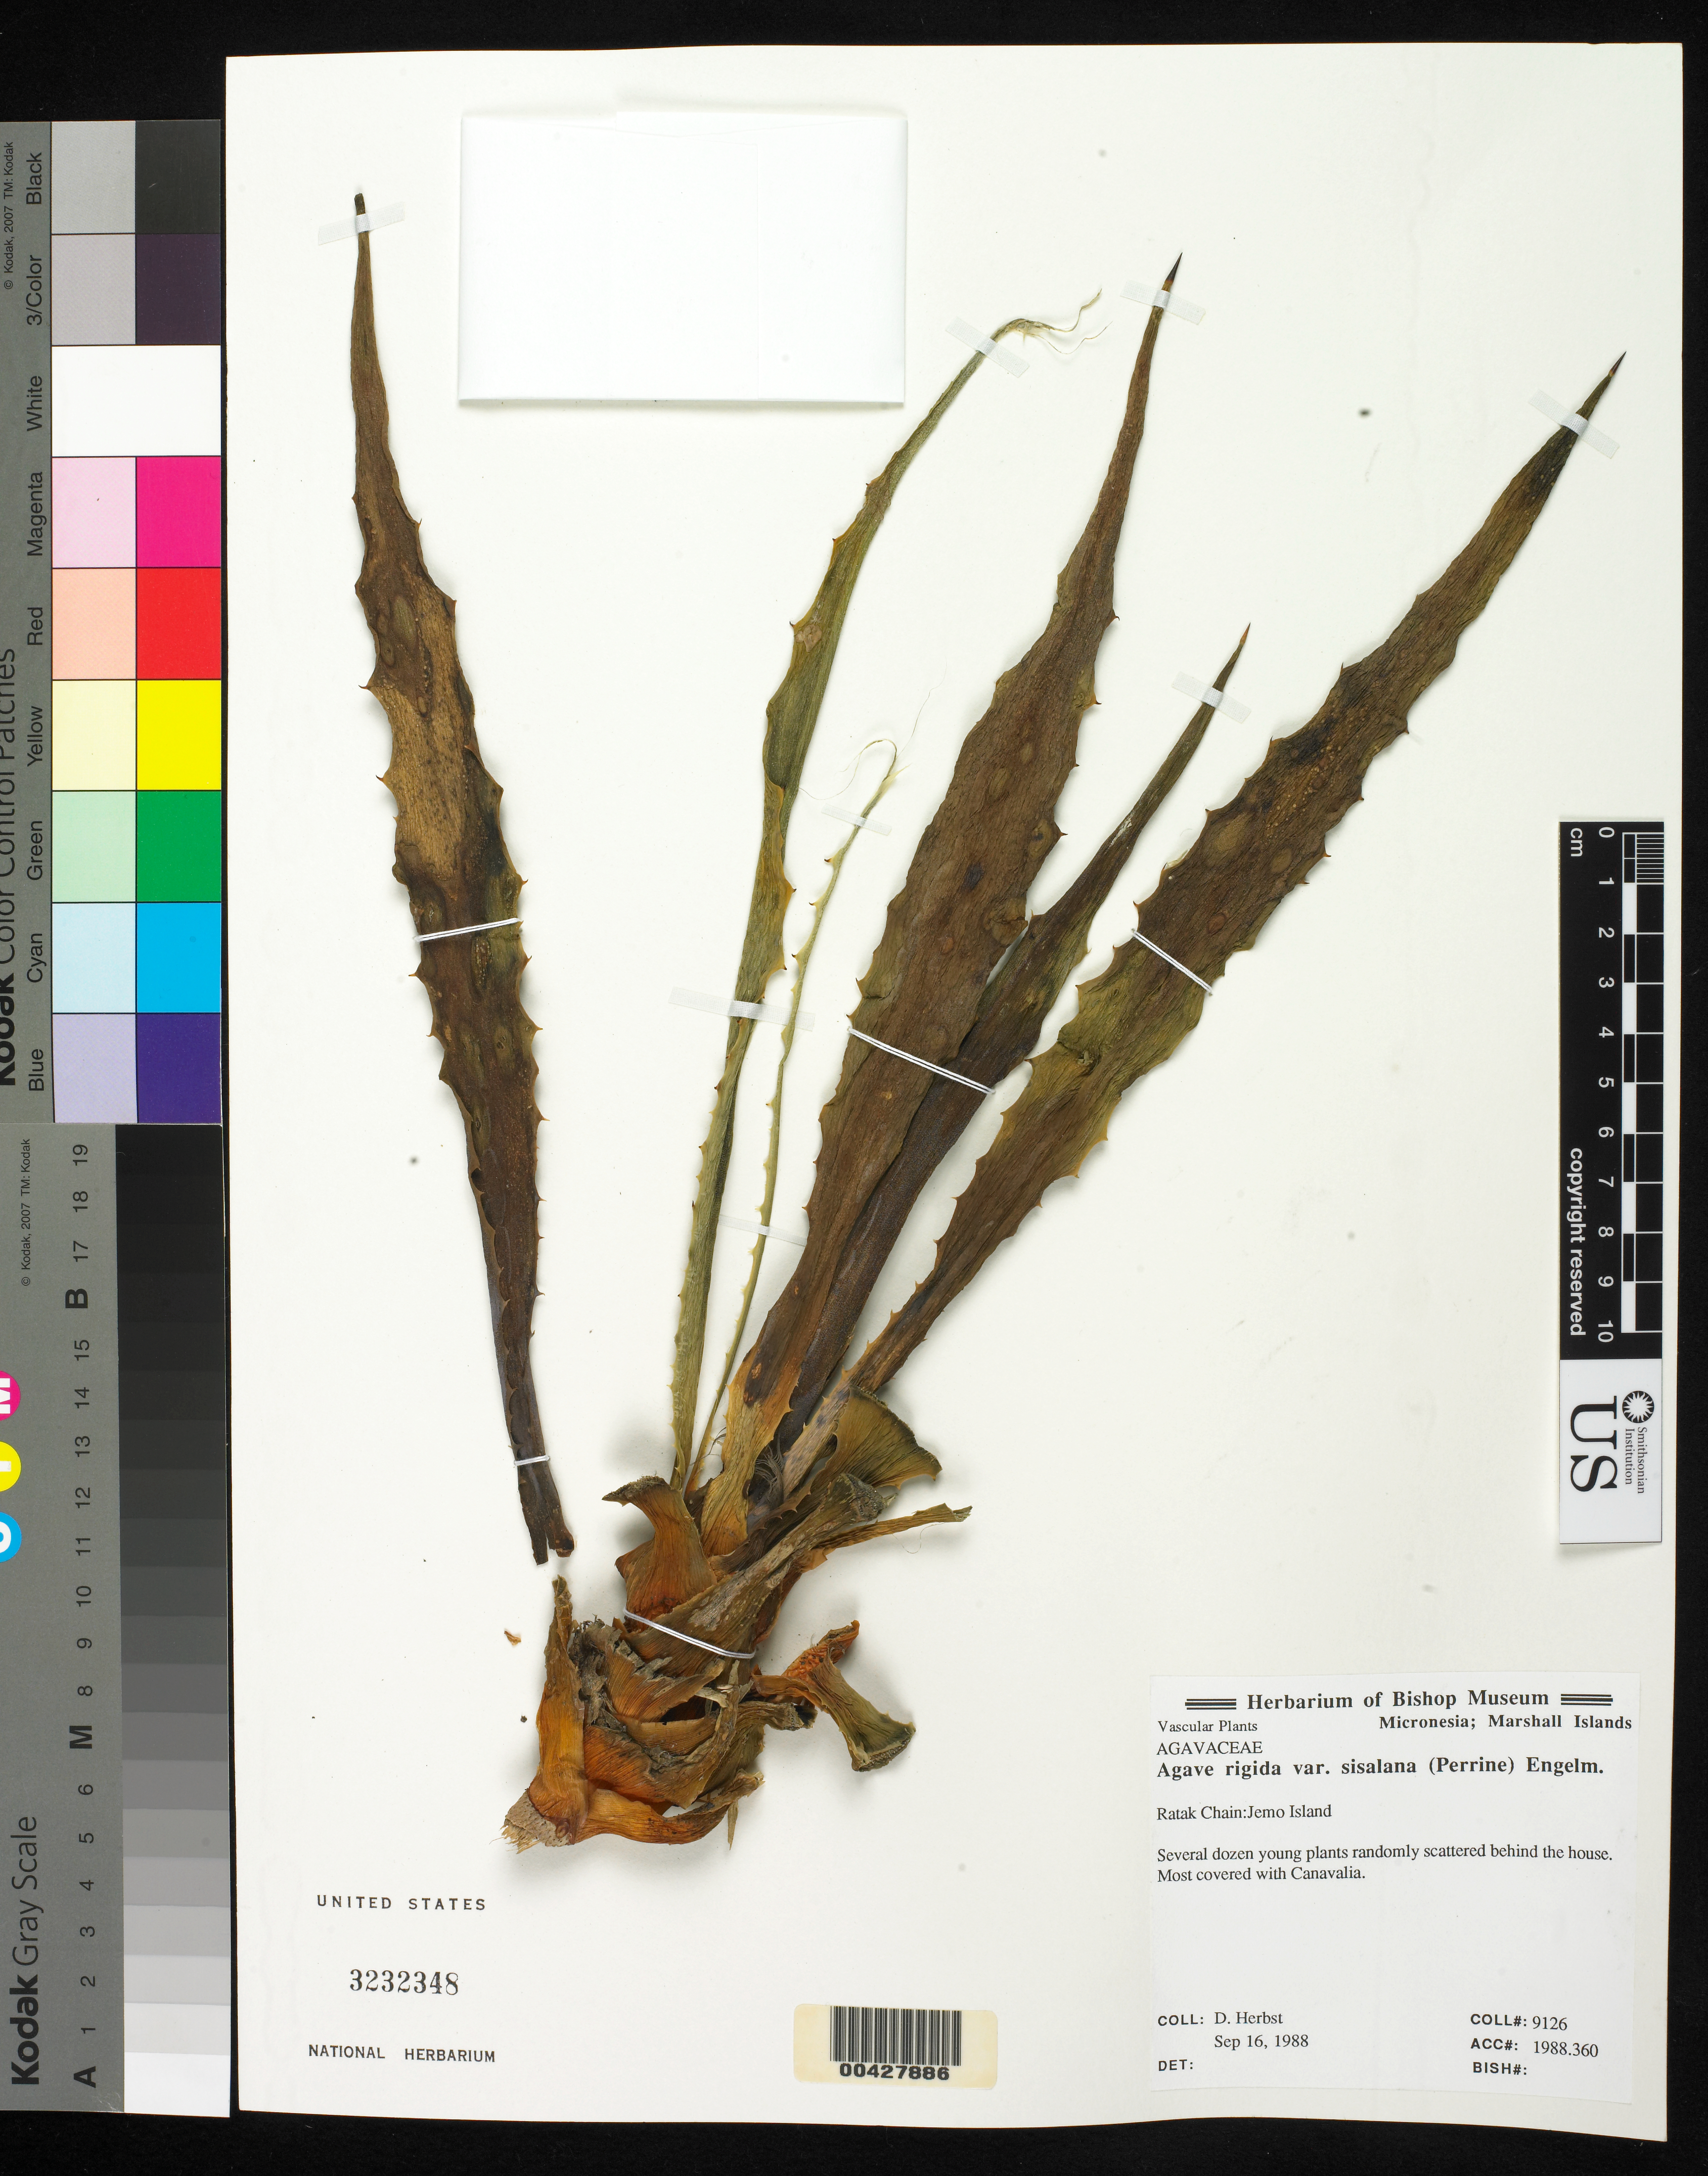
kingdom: Plantae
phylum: Tracheophyta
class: Liliopsida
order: Asparagales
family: Asparagaceae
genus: Agave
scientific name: Agave rigida var. sisalana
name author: (Perrine) Engelm.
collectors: D. R. Herbst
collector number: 9126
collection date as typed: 16 Sep 1988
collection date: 1988-09-16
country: Marshall Islands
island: Bokaak [Pokak] Atoll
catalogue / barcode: US 3232348